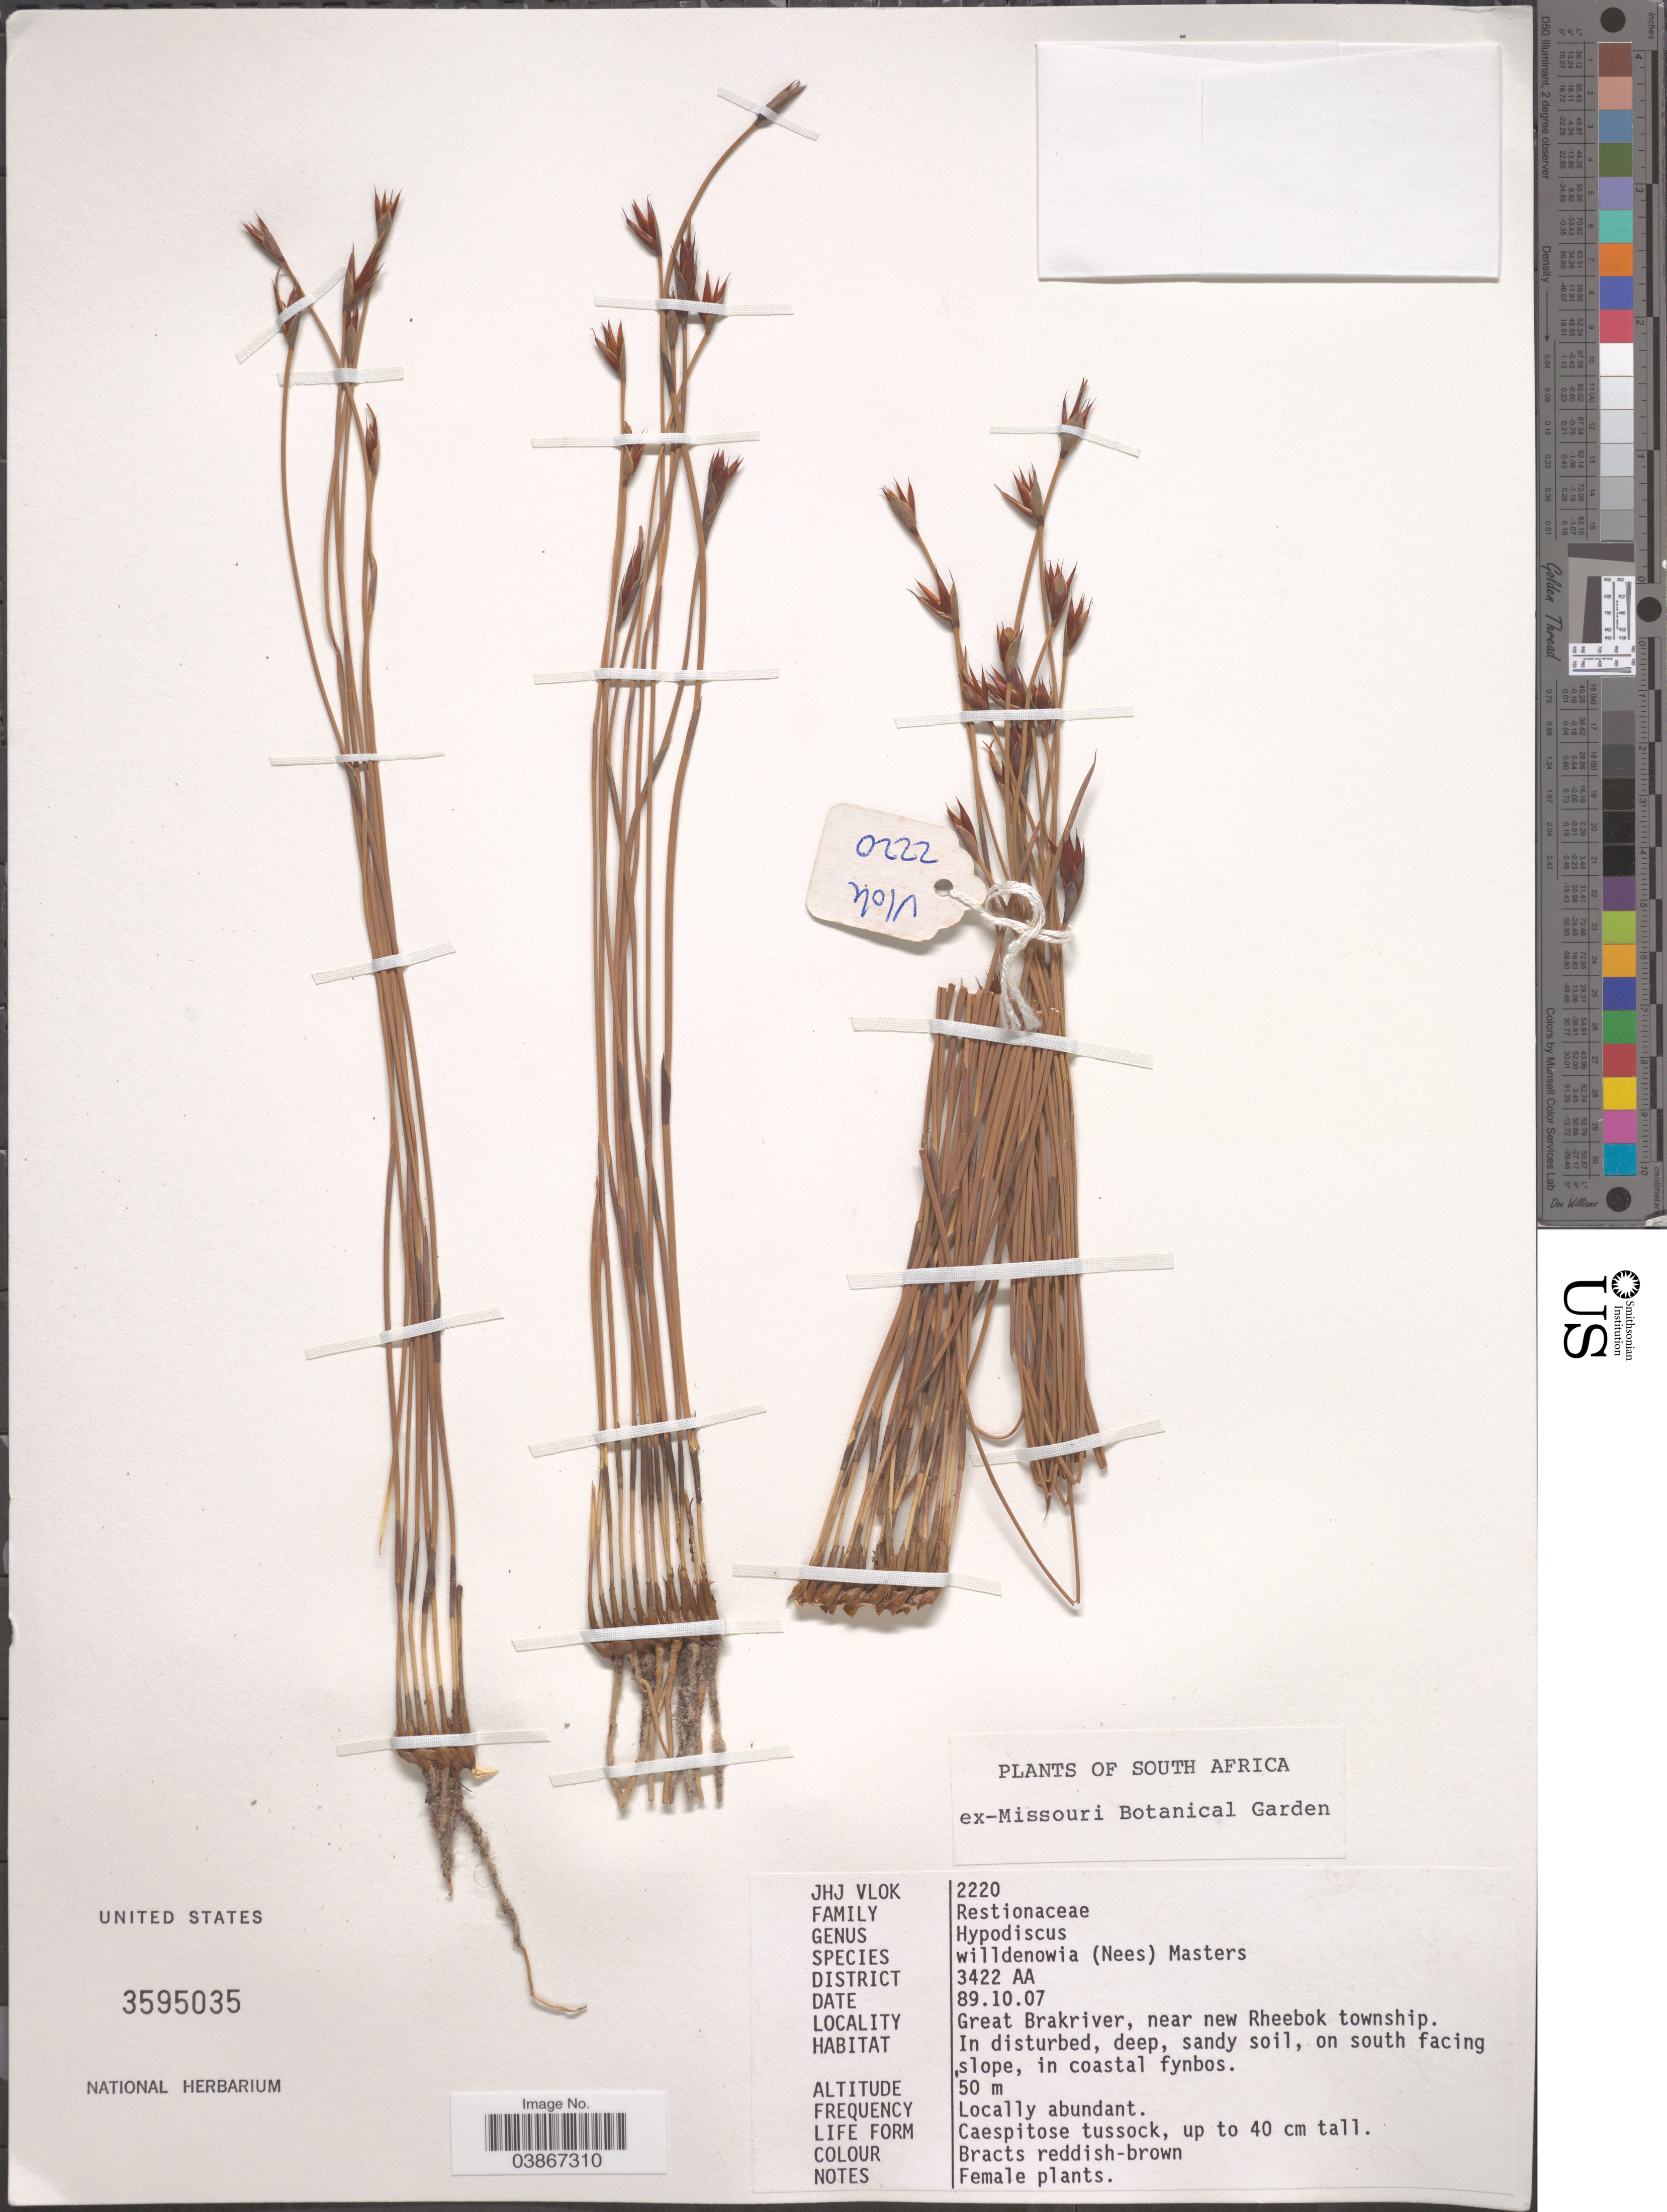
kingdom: Plantae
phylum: Tracheophyta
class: Liliopsida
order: Poales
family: Restionaceae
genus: Hypodiscus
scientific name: Hypodiscus willdenowia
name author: (Nees) Mast.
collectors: J. H. J. Vlok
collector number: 2220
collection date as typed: Transcribed d/m/y: 7/10/89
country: South Africa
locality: District 3422 AA. Great Brakriver, near new Rheebok township.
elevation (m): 50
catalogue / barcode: US 3595035